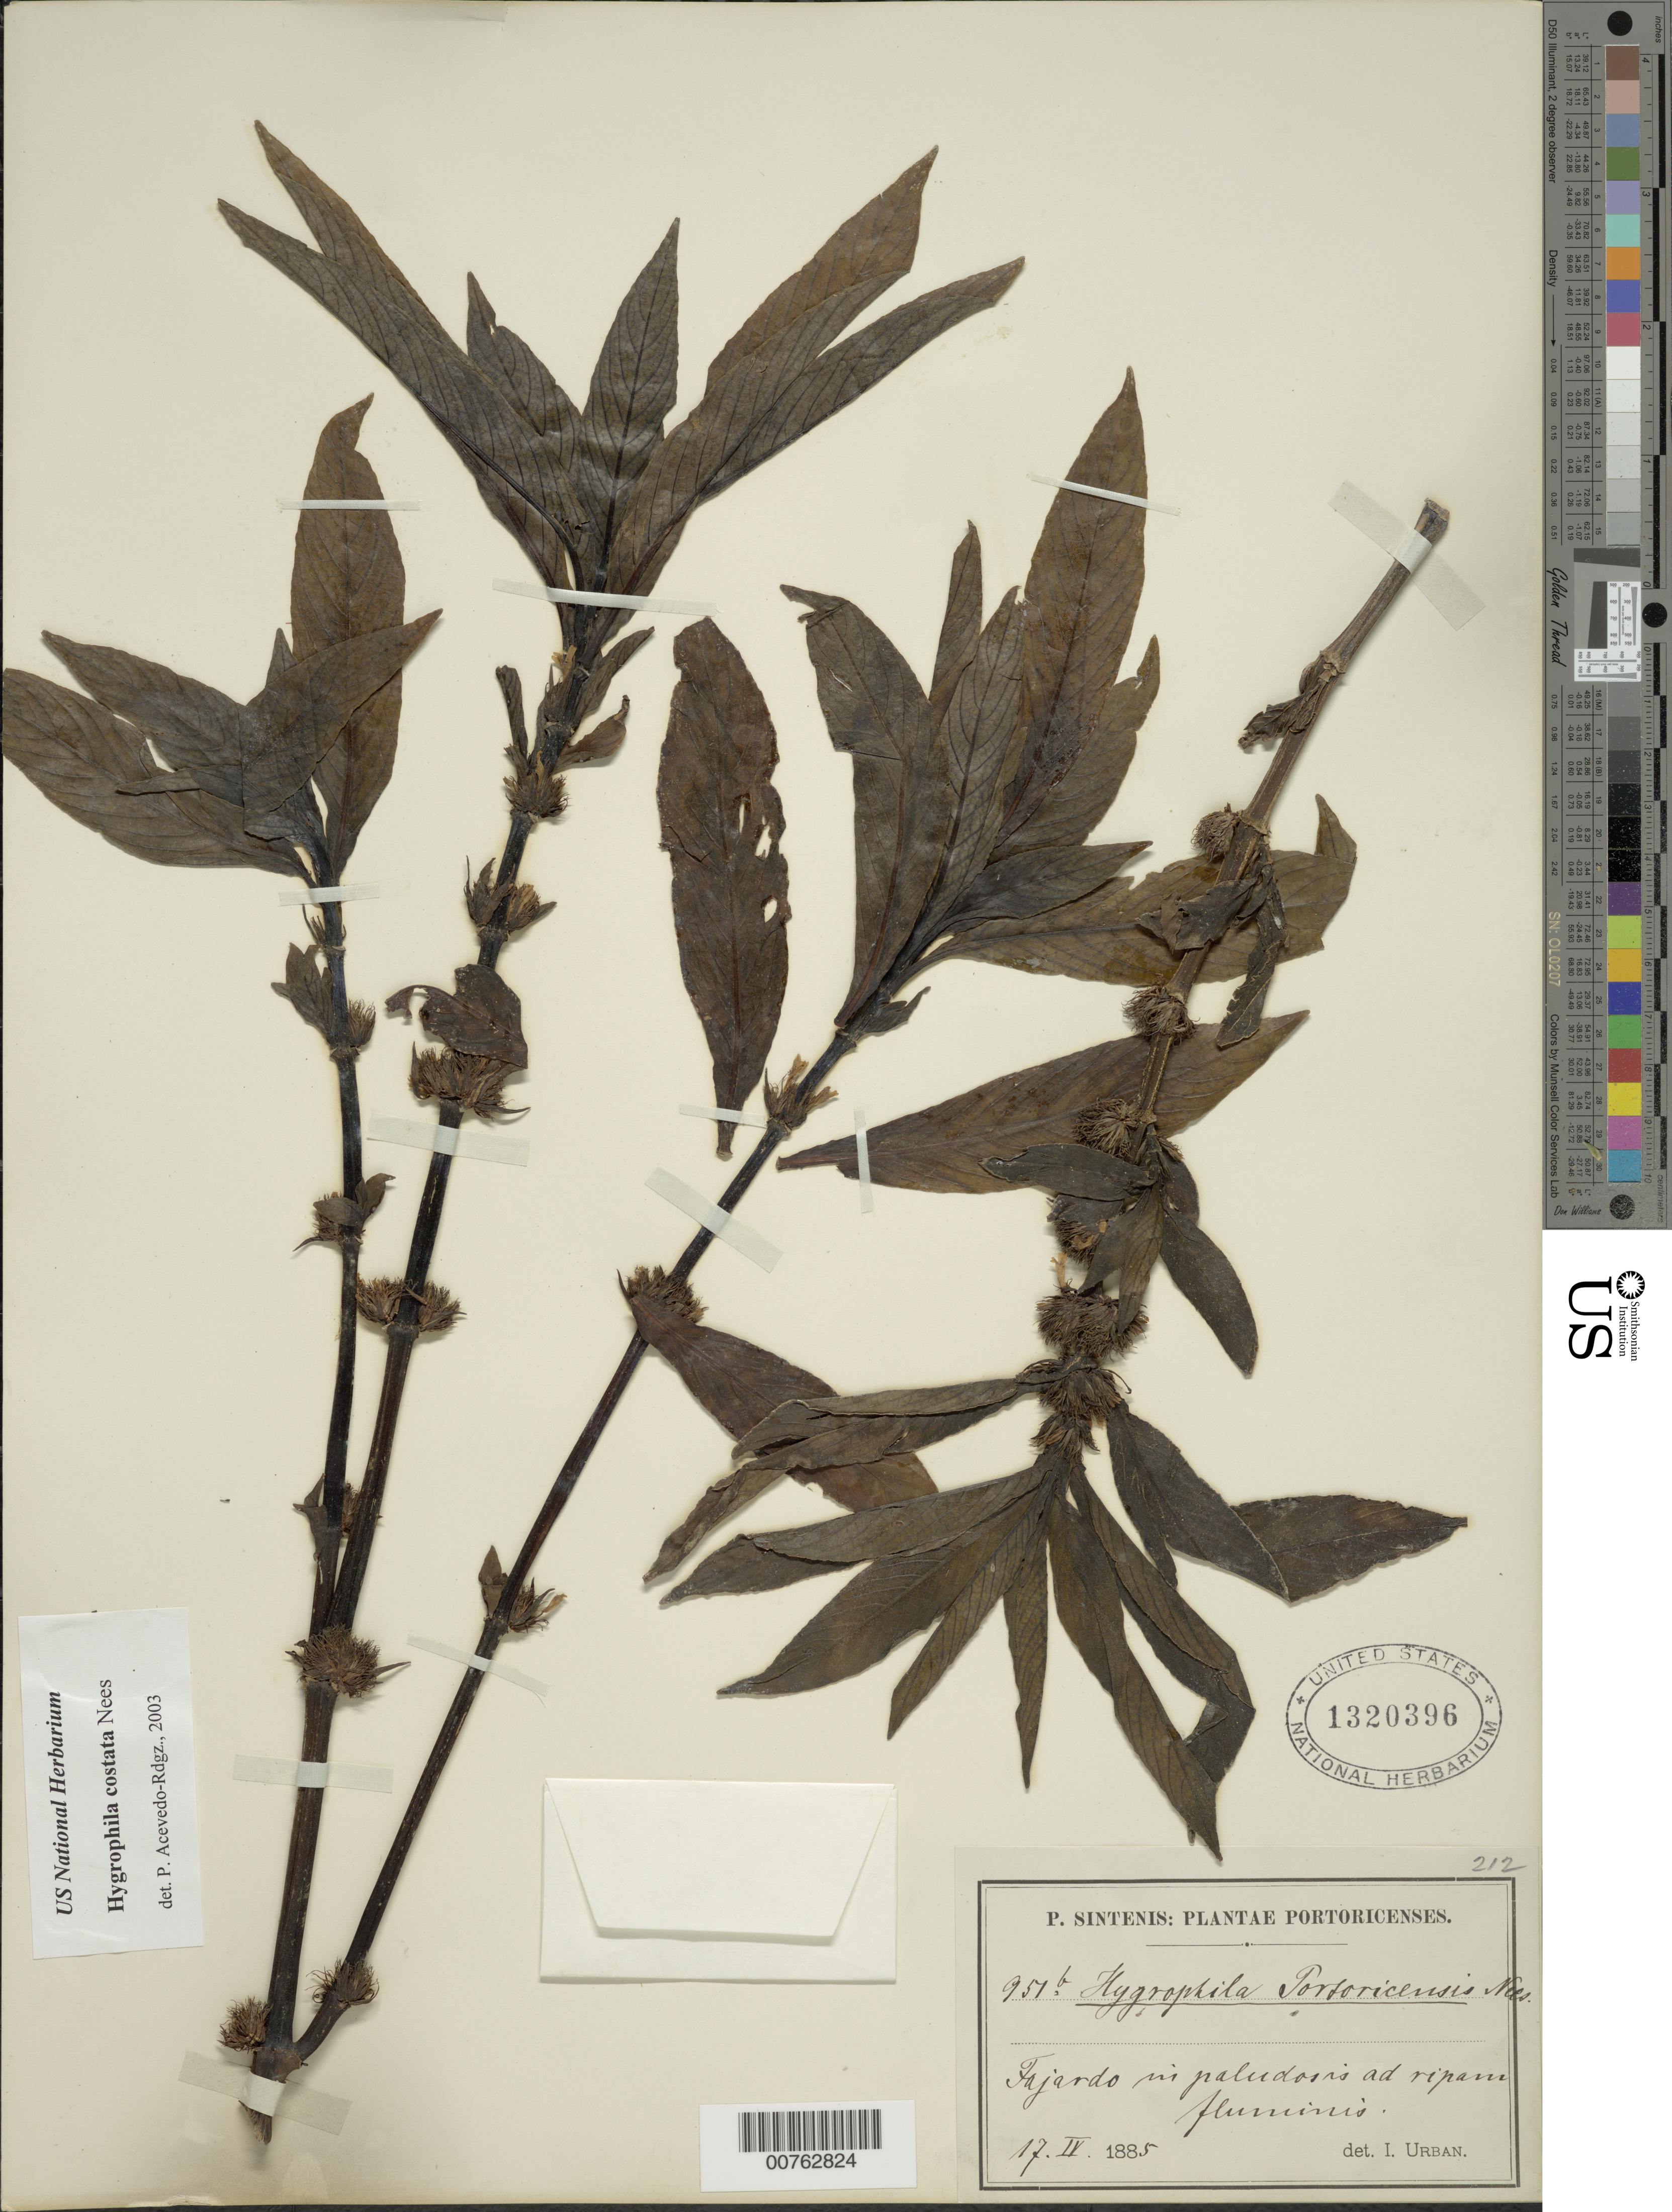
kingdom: Plantae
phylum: Tracheophyta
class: Magnoliopsida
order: Lamiales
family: Acanthaceae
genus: Hygrophila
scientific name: Hygrophila costata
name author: Nees & T. Nees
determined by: Acevedo-Rodríguez, P., (BOT), Smithsonian Institution - National Museum of Natural History (UNITED STATES)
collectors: P. Sintenis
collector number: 951b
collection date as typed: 17 Apr 1885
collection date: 1885-04-17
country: Puerto Rico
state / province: Fajardo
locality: Fajardo in paludosis ad ripam fluminis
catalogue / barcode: US 1320396